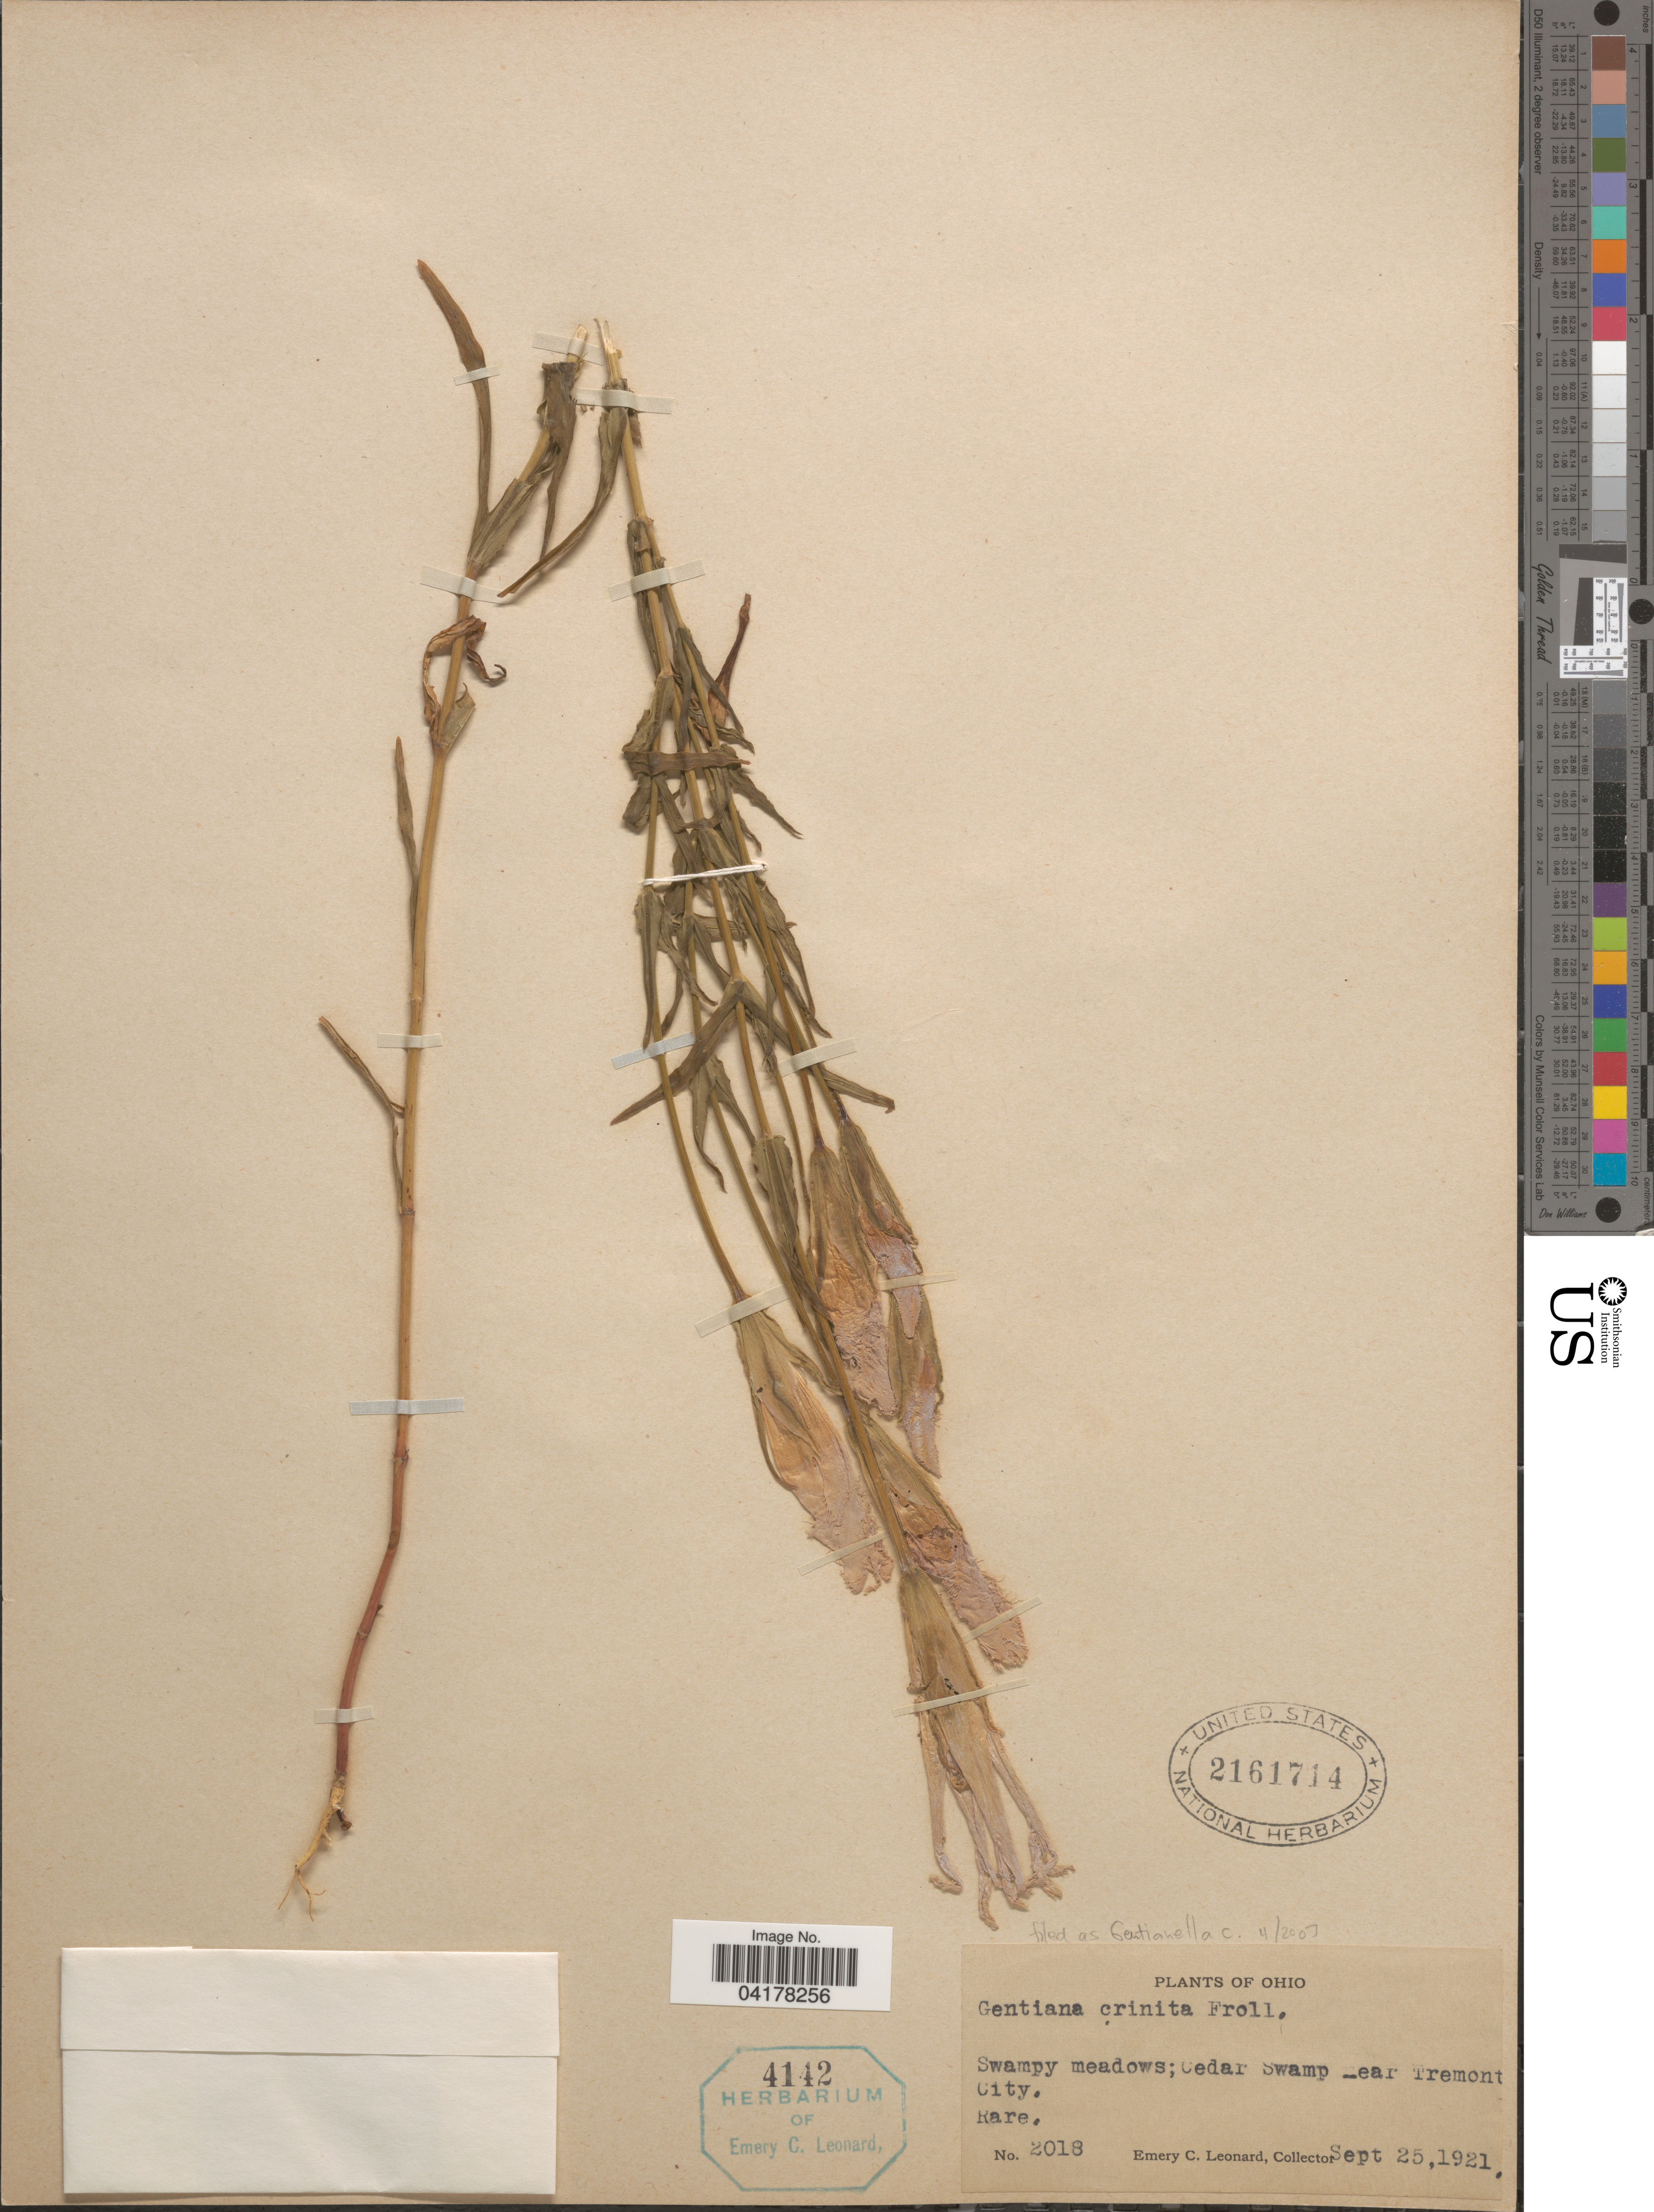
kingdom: Plantae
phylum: Tracheophyta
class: Magnoliopsida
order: Gentianales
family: Gentianaceae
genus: Gentiana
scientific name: Gentiana crinita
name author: Froel.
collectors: E. C. Leonard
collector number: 2018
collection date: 1921-09-25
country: United States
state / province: Ohio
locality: Swampy meadows; Cedar Swamp near Tremont City.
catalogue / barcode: US 2161714